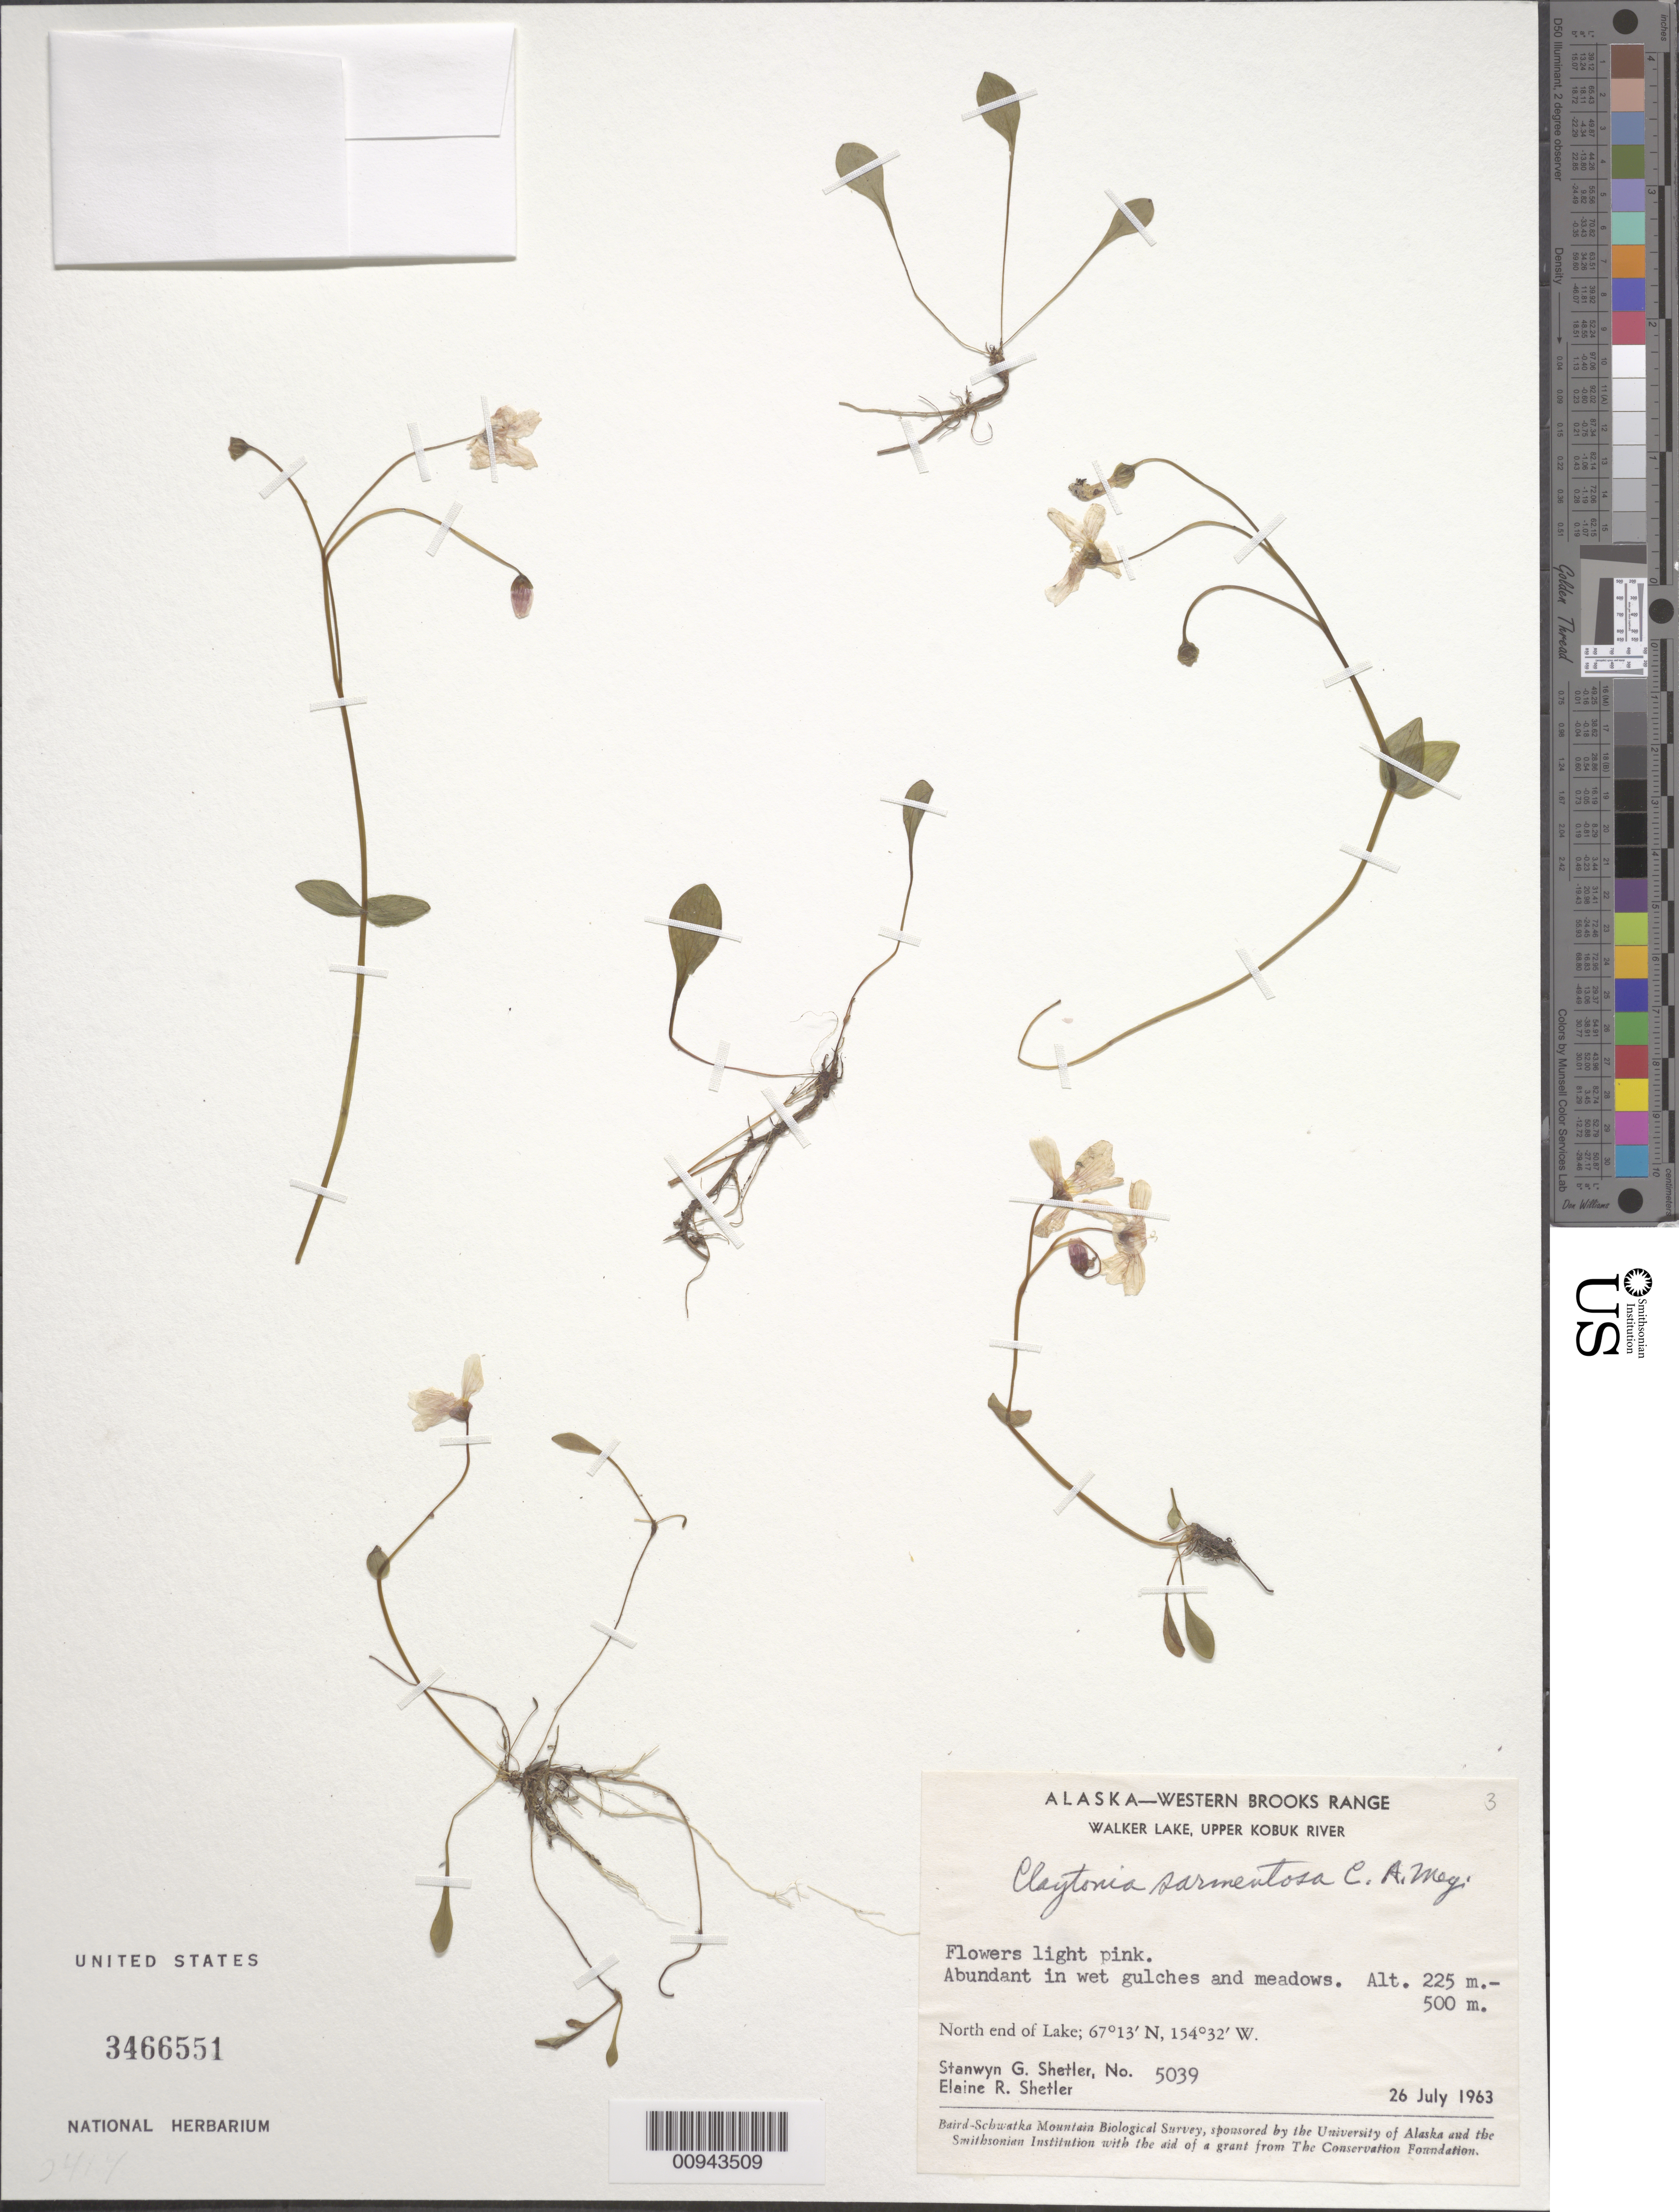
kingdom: Plantae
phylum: Tracheophyta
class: Magnoliopsida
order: Caryophyllales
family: Montiaceae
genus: Claytonia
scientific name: Claytonia sarmentosa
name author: C.A. Mey.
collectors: S. Shetler & E. R. Shetler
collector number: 5039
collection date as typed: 26 Jul 1963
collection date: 1963-07-26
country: United States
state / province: Alaska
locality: North end of Walker Lake. Western Brooks Range, Upper Kobuk River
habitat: Gulches and meadows.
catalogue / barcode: US 3466551